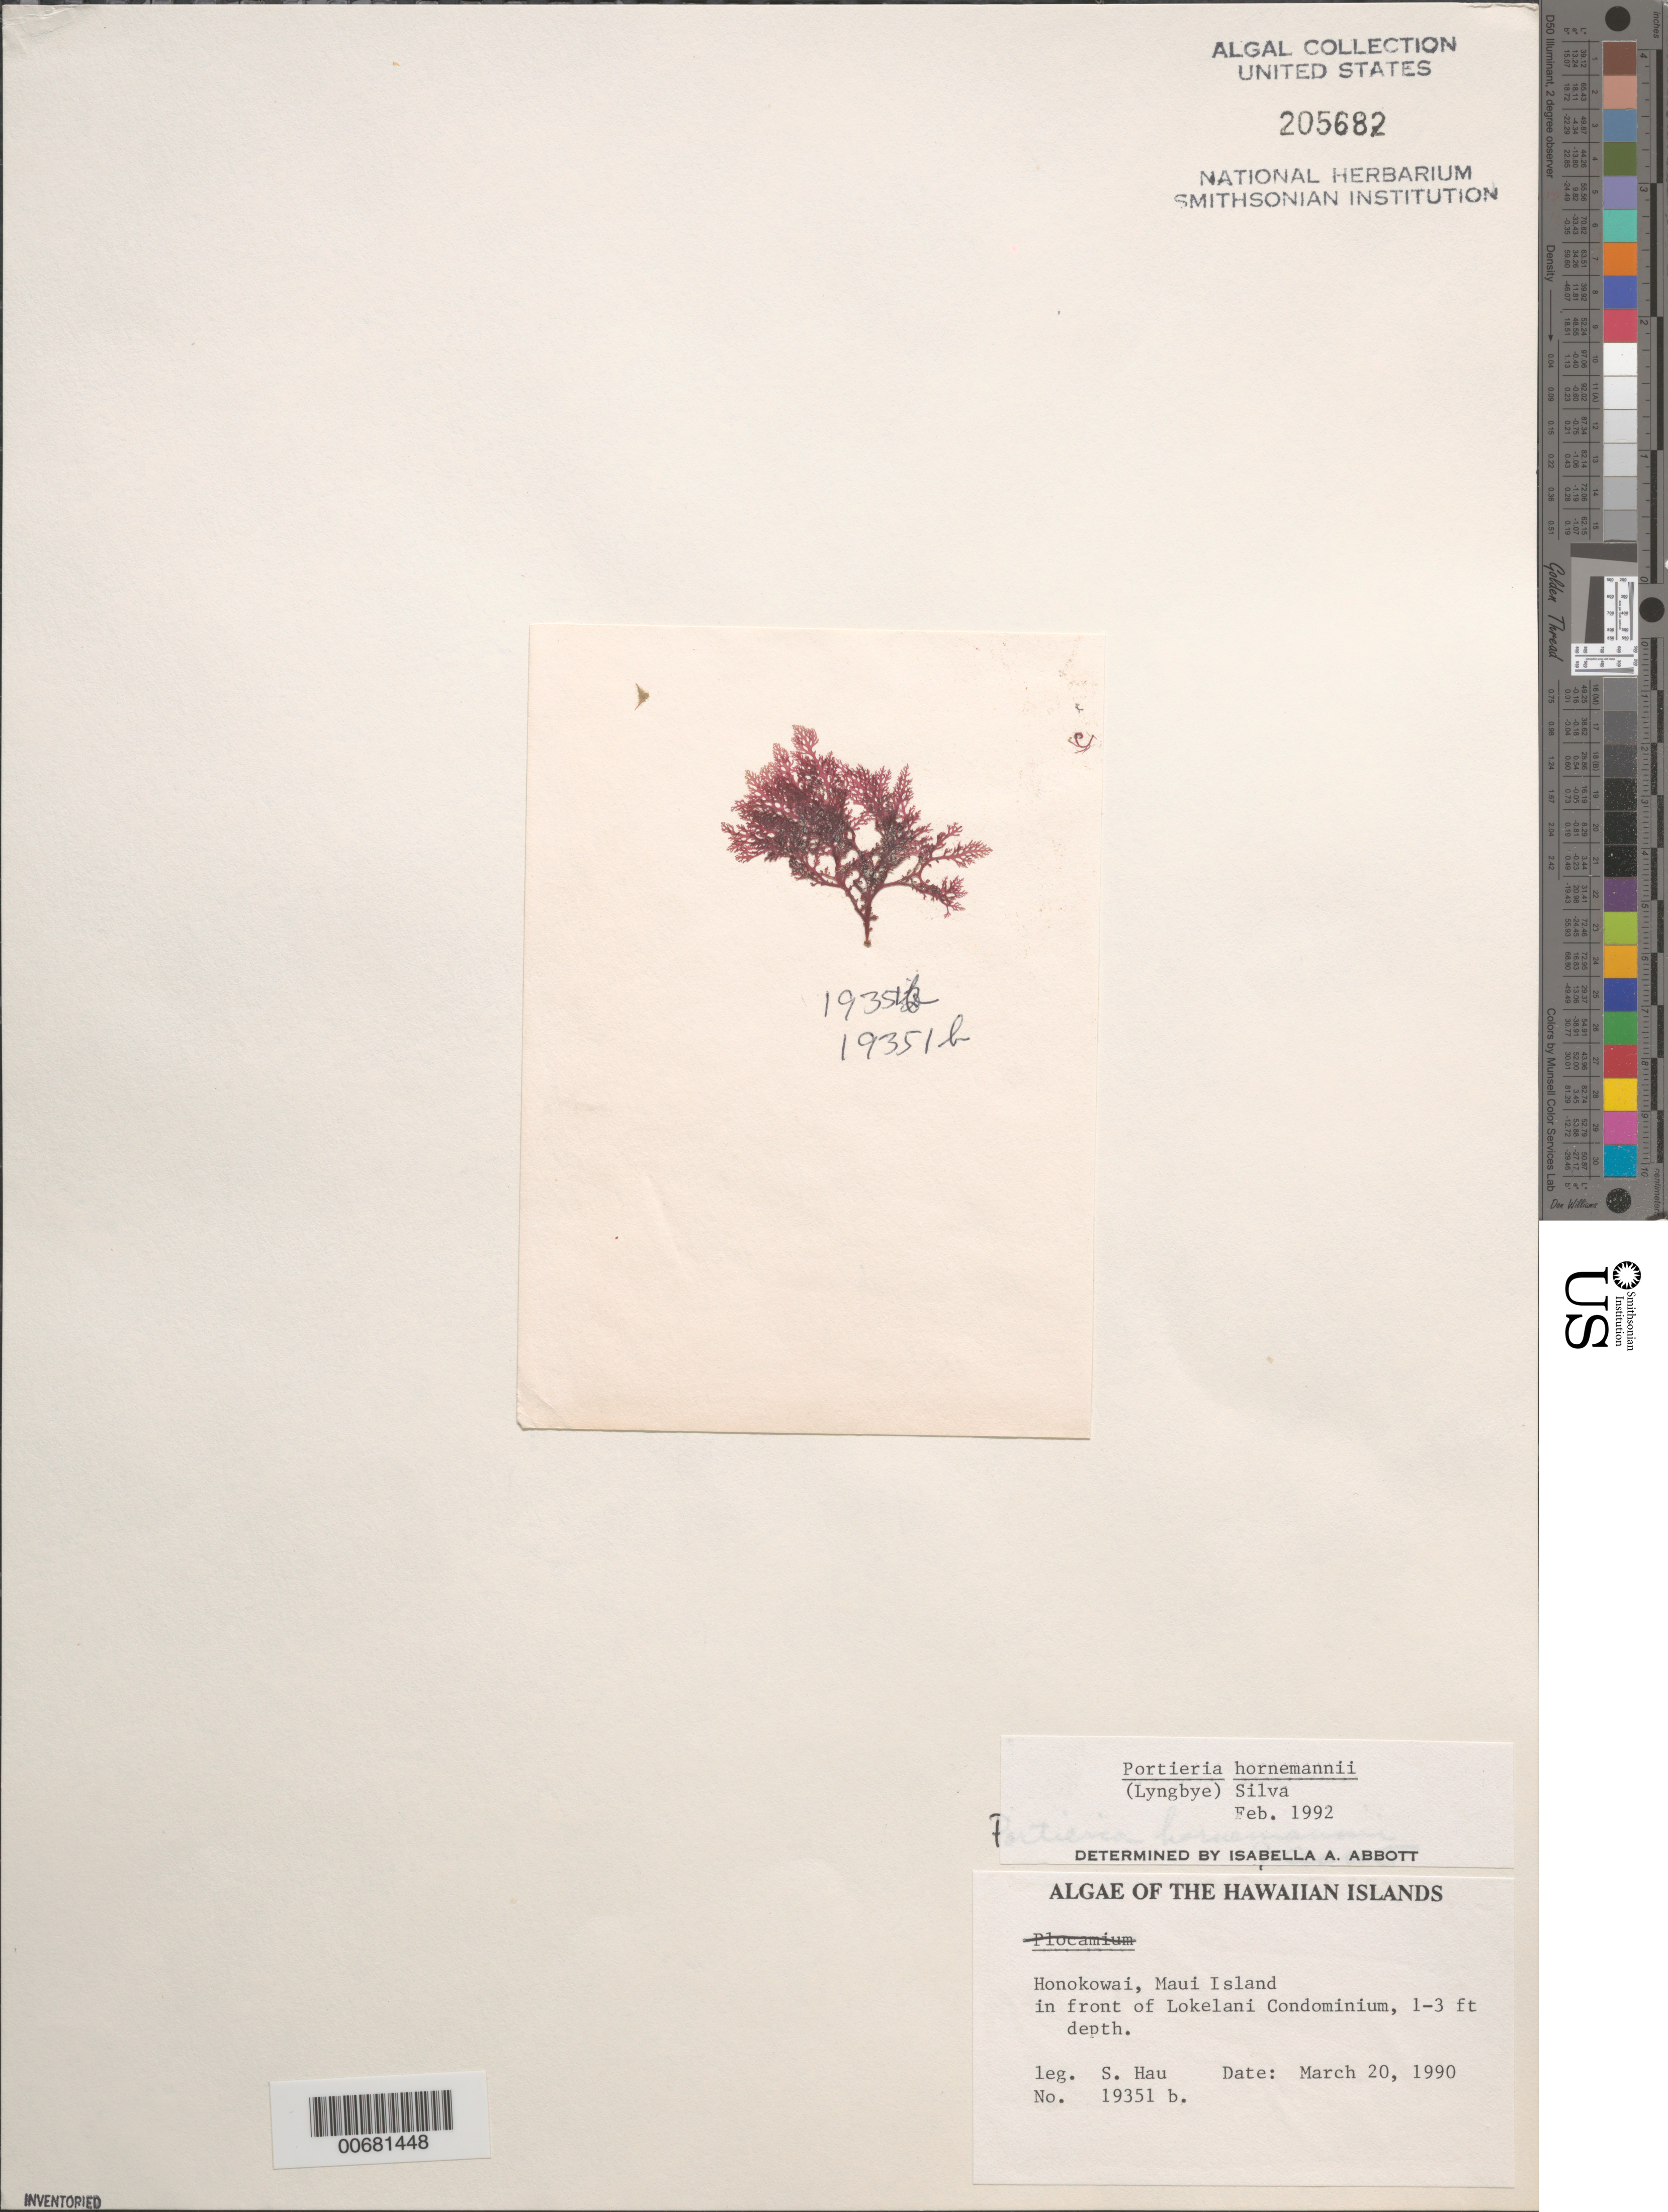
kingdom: Plantae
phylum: Rhodophyta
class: Florideophyceae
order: Gigartinales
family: Rhizophyllidaceae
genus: Portieria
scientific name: Portieria hornemannii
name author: (Lyngbye) P.C. Silva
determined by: Abbott, Isabella A.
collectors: S. Hau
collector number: IAA 19351b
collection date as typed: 20 Mar 1990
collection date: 1990-03-20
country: United States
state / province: Hawaii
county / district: Maui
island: Maui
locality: Honokowai, in front of Lokelani Condominium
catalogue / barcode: US 205682